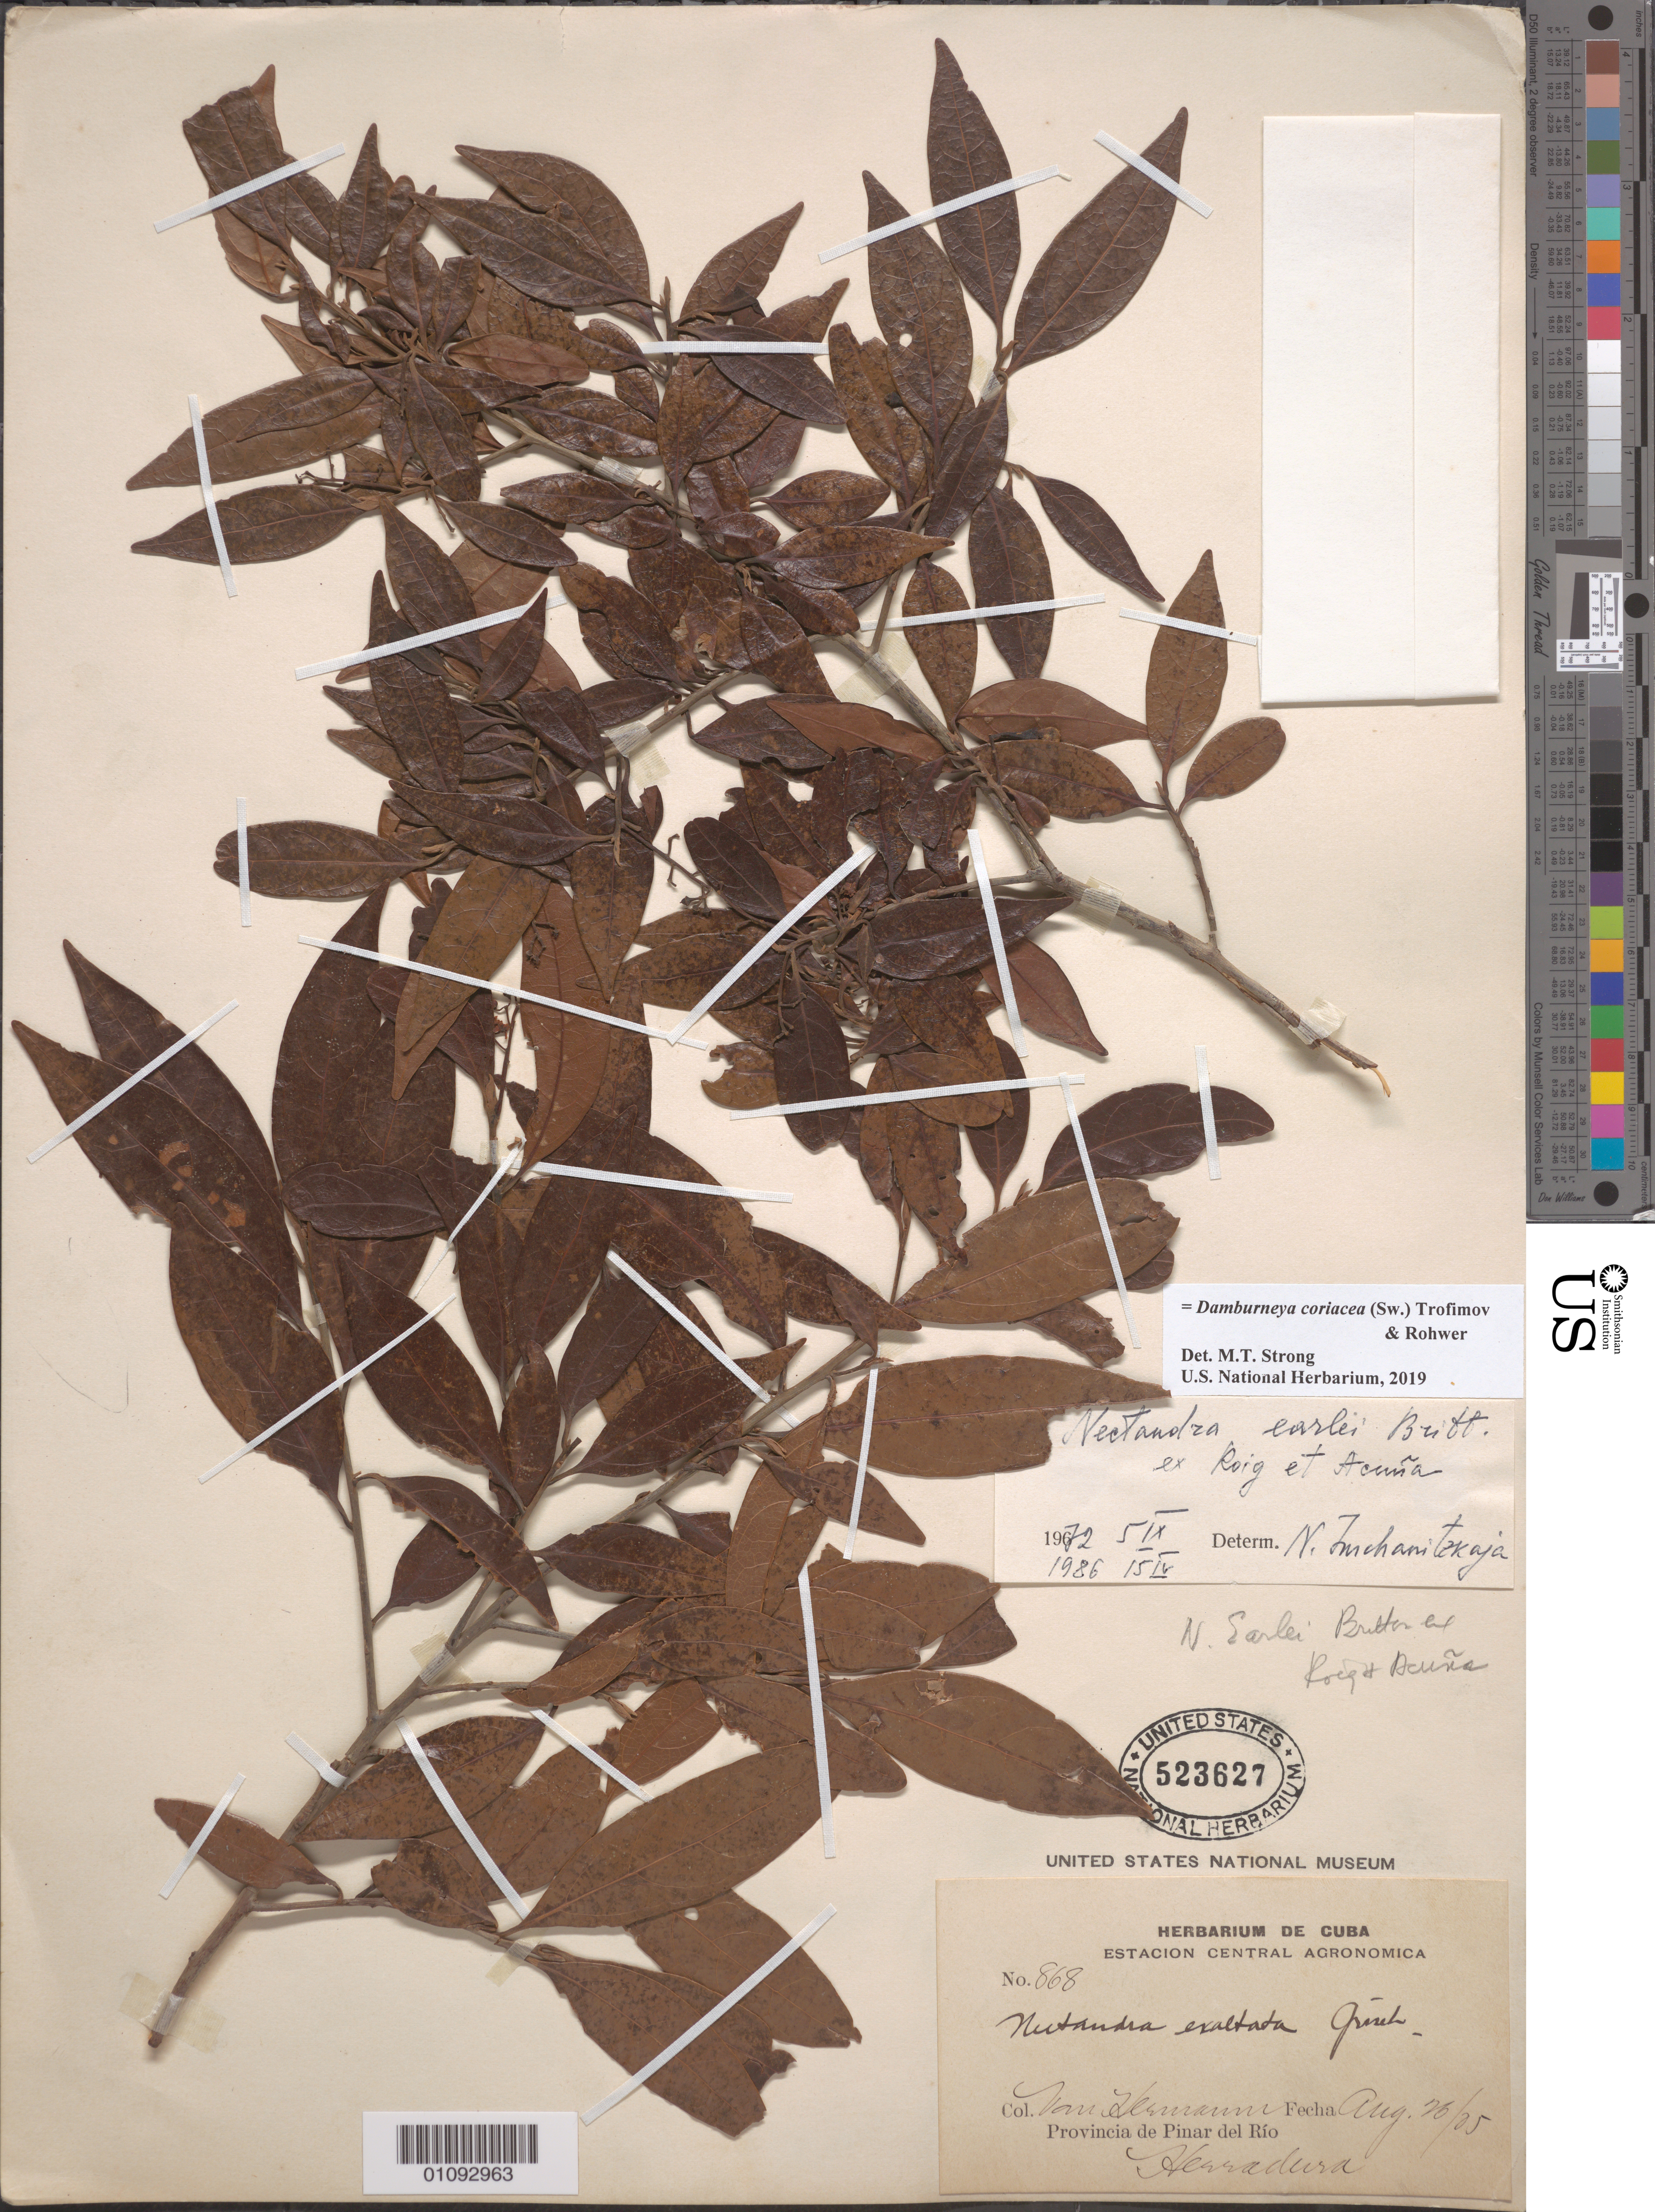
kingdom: Plantae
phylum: Tracheophyta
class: Magnoliopsida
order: Laurales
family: Lauraceae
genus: Nectandra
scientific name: Nectandra earlei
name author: Britton ex Roig & Acuña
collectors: H. A. Van Hermann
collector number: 868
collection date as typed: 26 Aug 1905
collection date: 1905-08-26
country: Cuba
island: Cuba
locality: Pinar del Rio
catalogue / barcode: US 523627